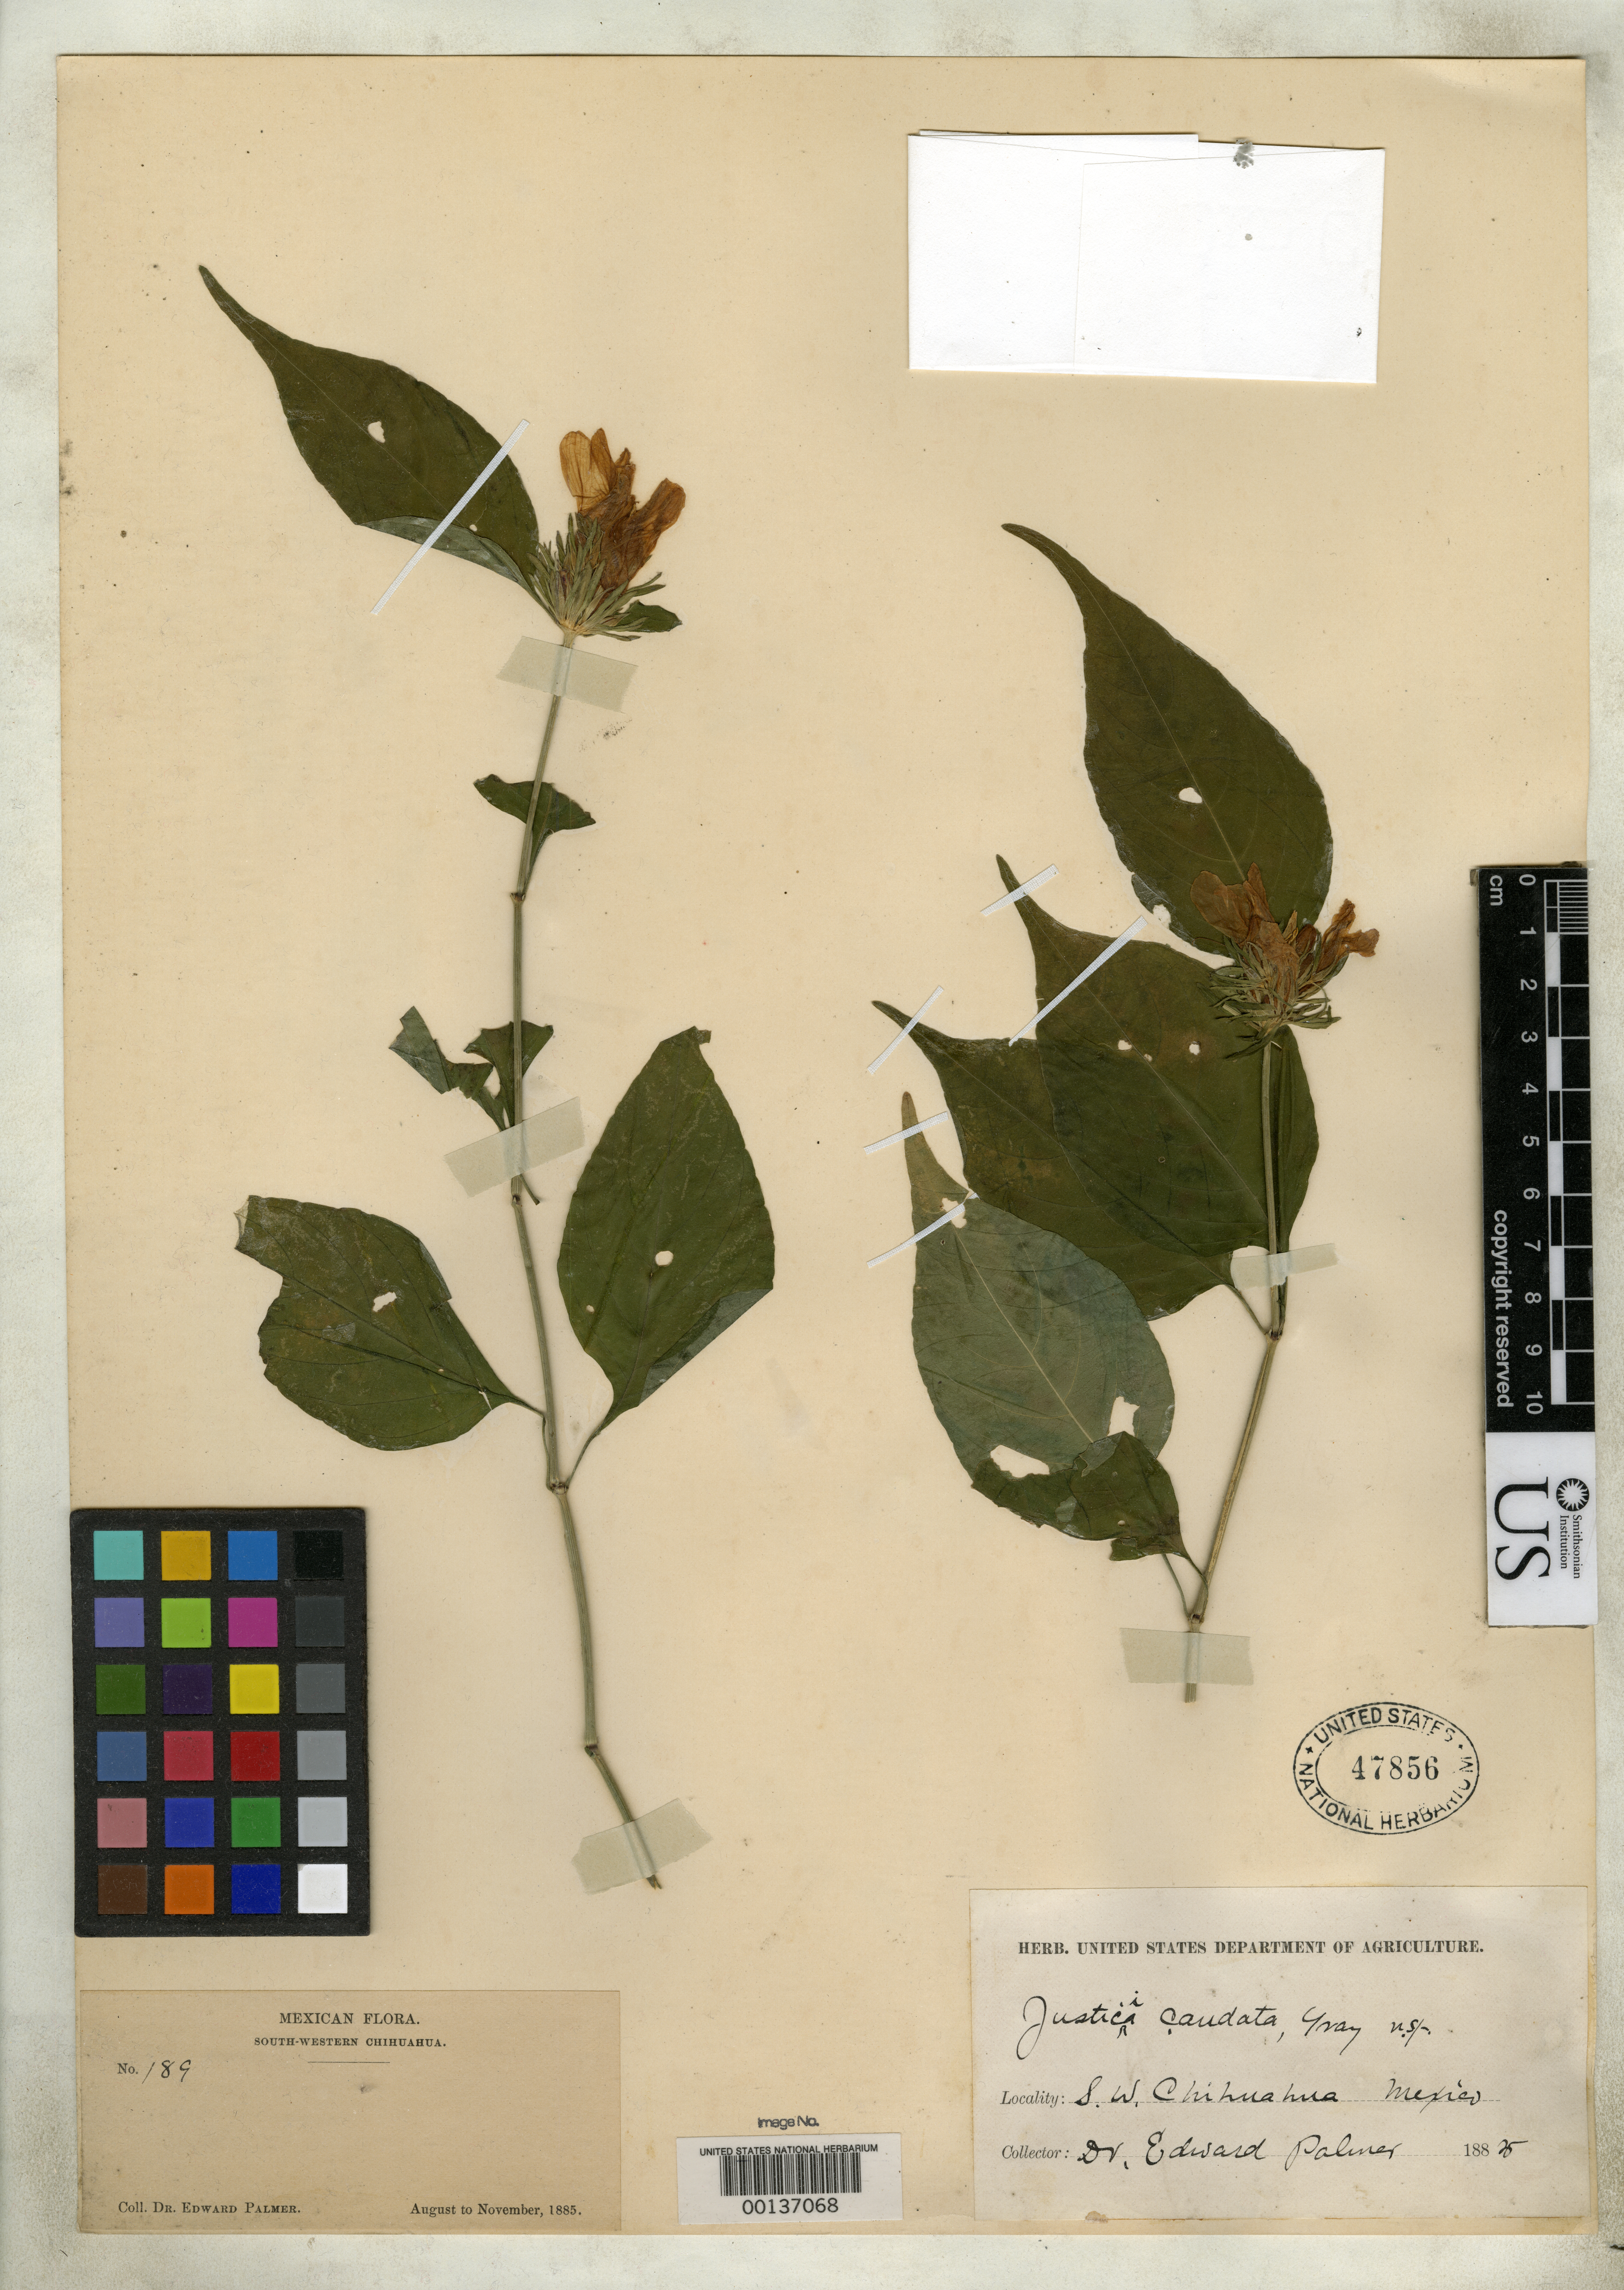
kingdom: Plantae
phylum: Tracheophyta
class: Magnoliopsida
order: Lamiales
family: Acanthaceae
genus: Justicia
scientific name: Justicia caudata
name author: A. Gray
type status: Isotype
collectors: E. Palmer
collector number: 189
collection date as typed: Aug 1885 to -- Nov 1885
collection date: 1885-08/1885-11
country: Mexico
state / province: Chihuahua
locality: Near Batopilas.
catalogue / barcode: US 47856